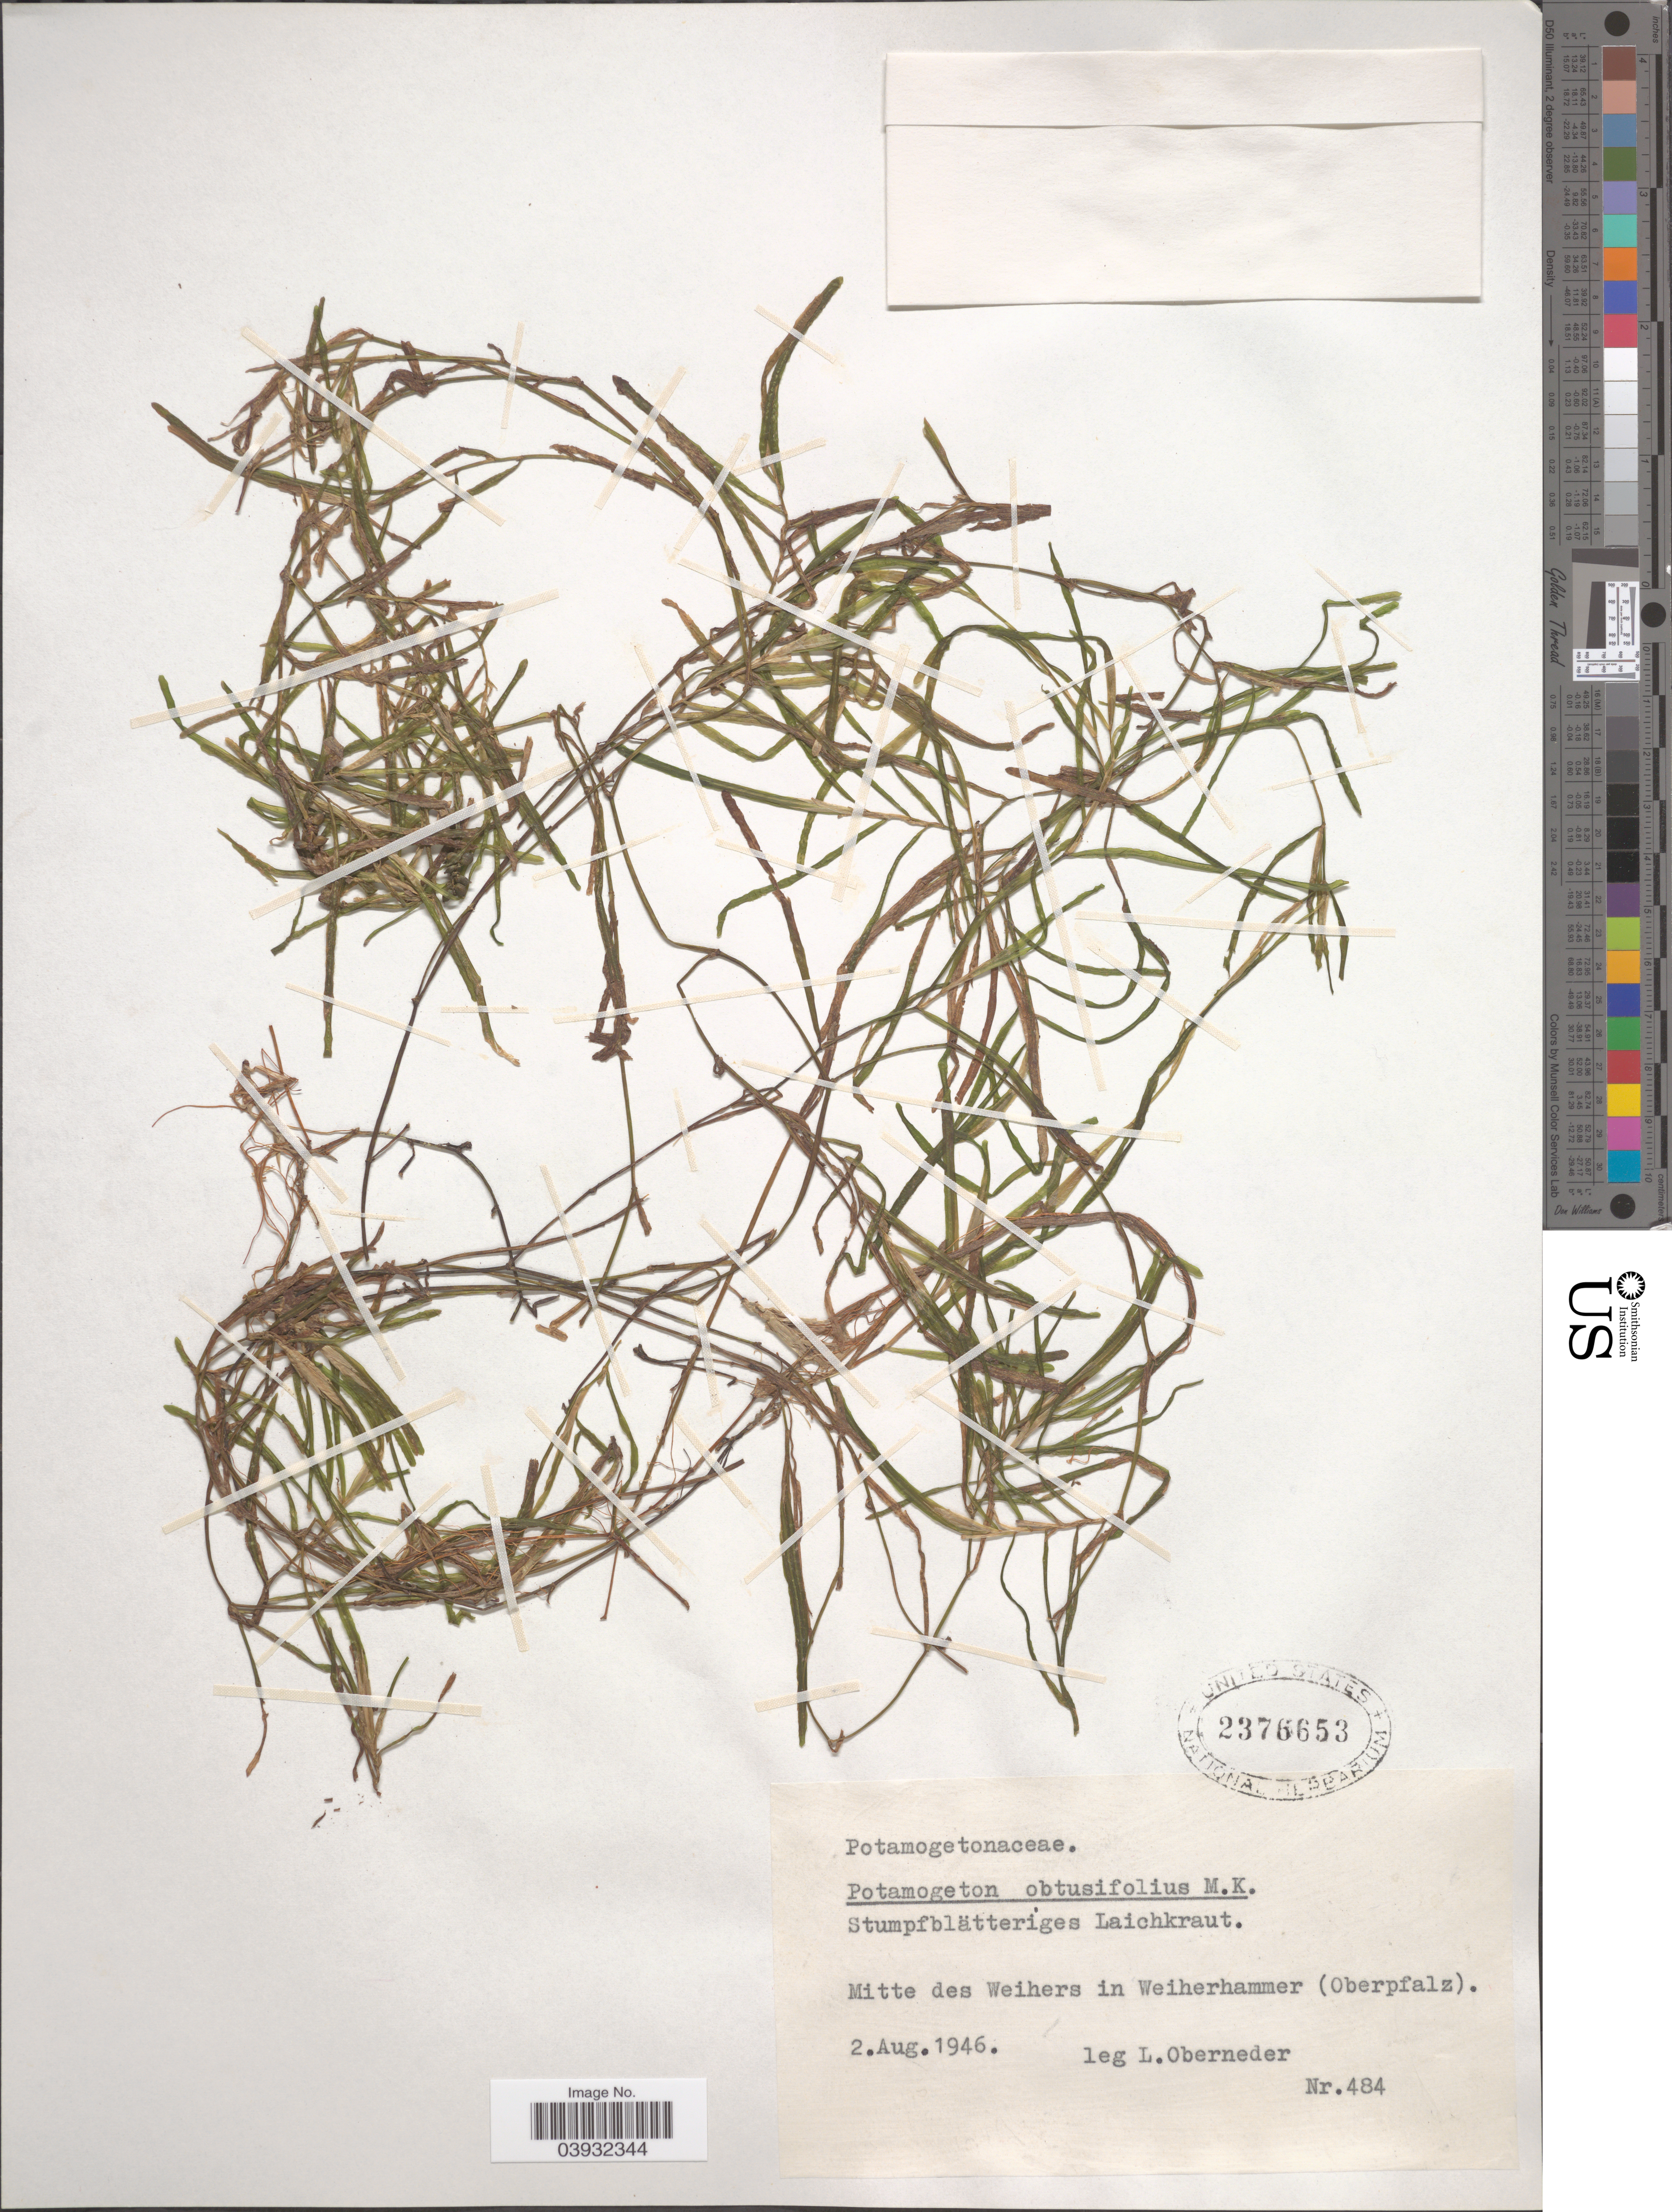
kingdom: Plantae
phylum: Tracheophyta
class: Liliopsida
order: Alismatales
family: Potamogetonaceae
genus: Potamogeton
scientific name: Potamogeton obtusifolius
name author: Mert. & W.D.J. Koch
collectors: L. Oberneder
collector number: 484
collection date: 1946-08-02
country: Germany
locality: Mitte des Weihers in Weiherhammer (Oberpfalz).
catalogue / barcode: US 2376653